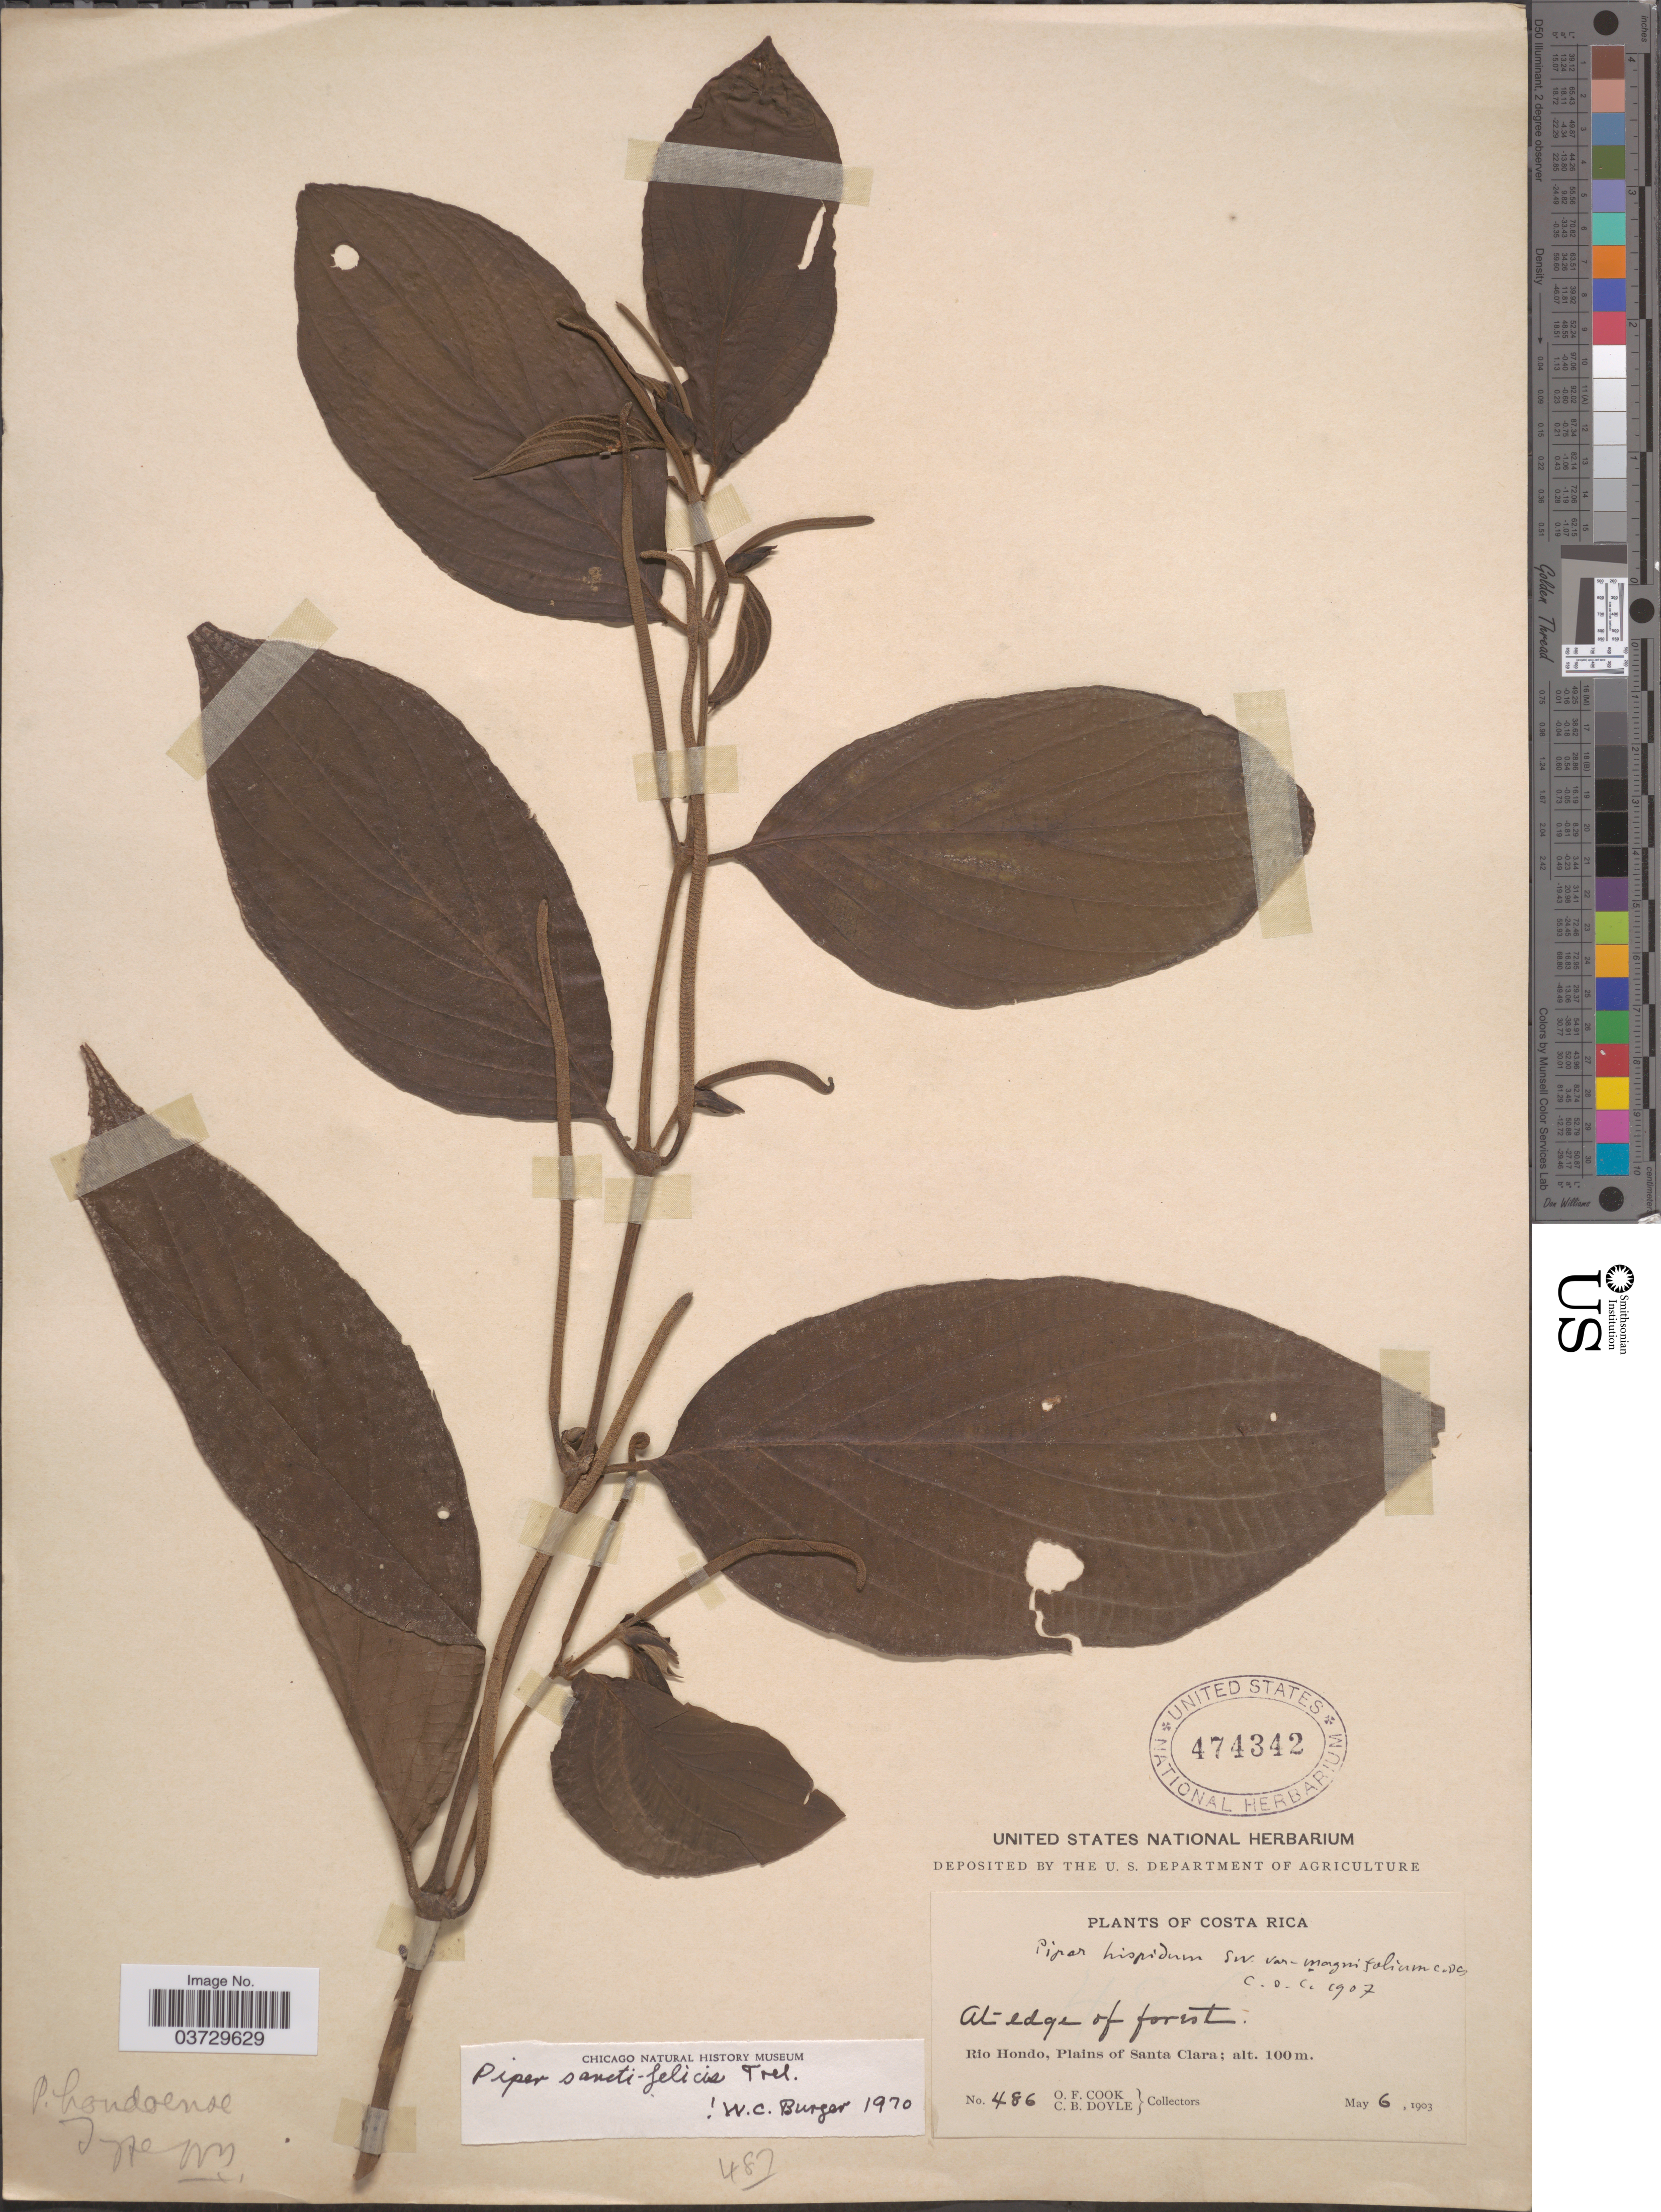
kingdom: Plantae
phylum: Tracheophyta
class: Magnoliopsida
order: Piperales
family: Piperaceae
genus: Piper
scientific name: Piper sancti-felicis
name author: Trel.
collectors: O. F. Cook & C. Doyle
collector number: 486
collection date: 1903-05-06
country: Costa Rica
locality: Rio Hondo, Plains of Santa Clara.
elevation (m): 100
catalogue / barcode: US 474342